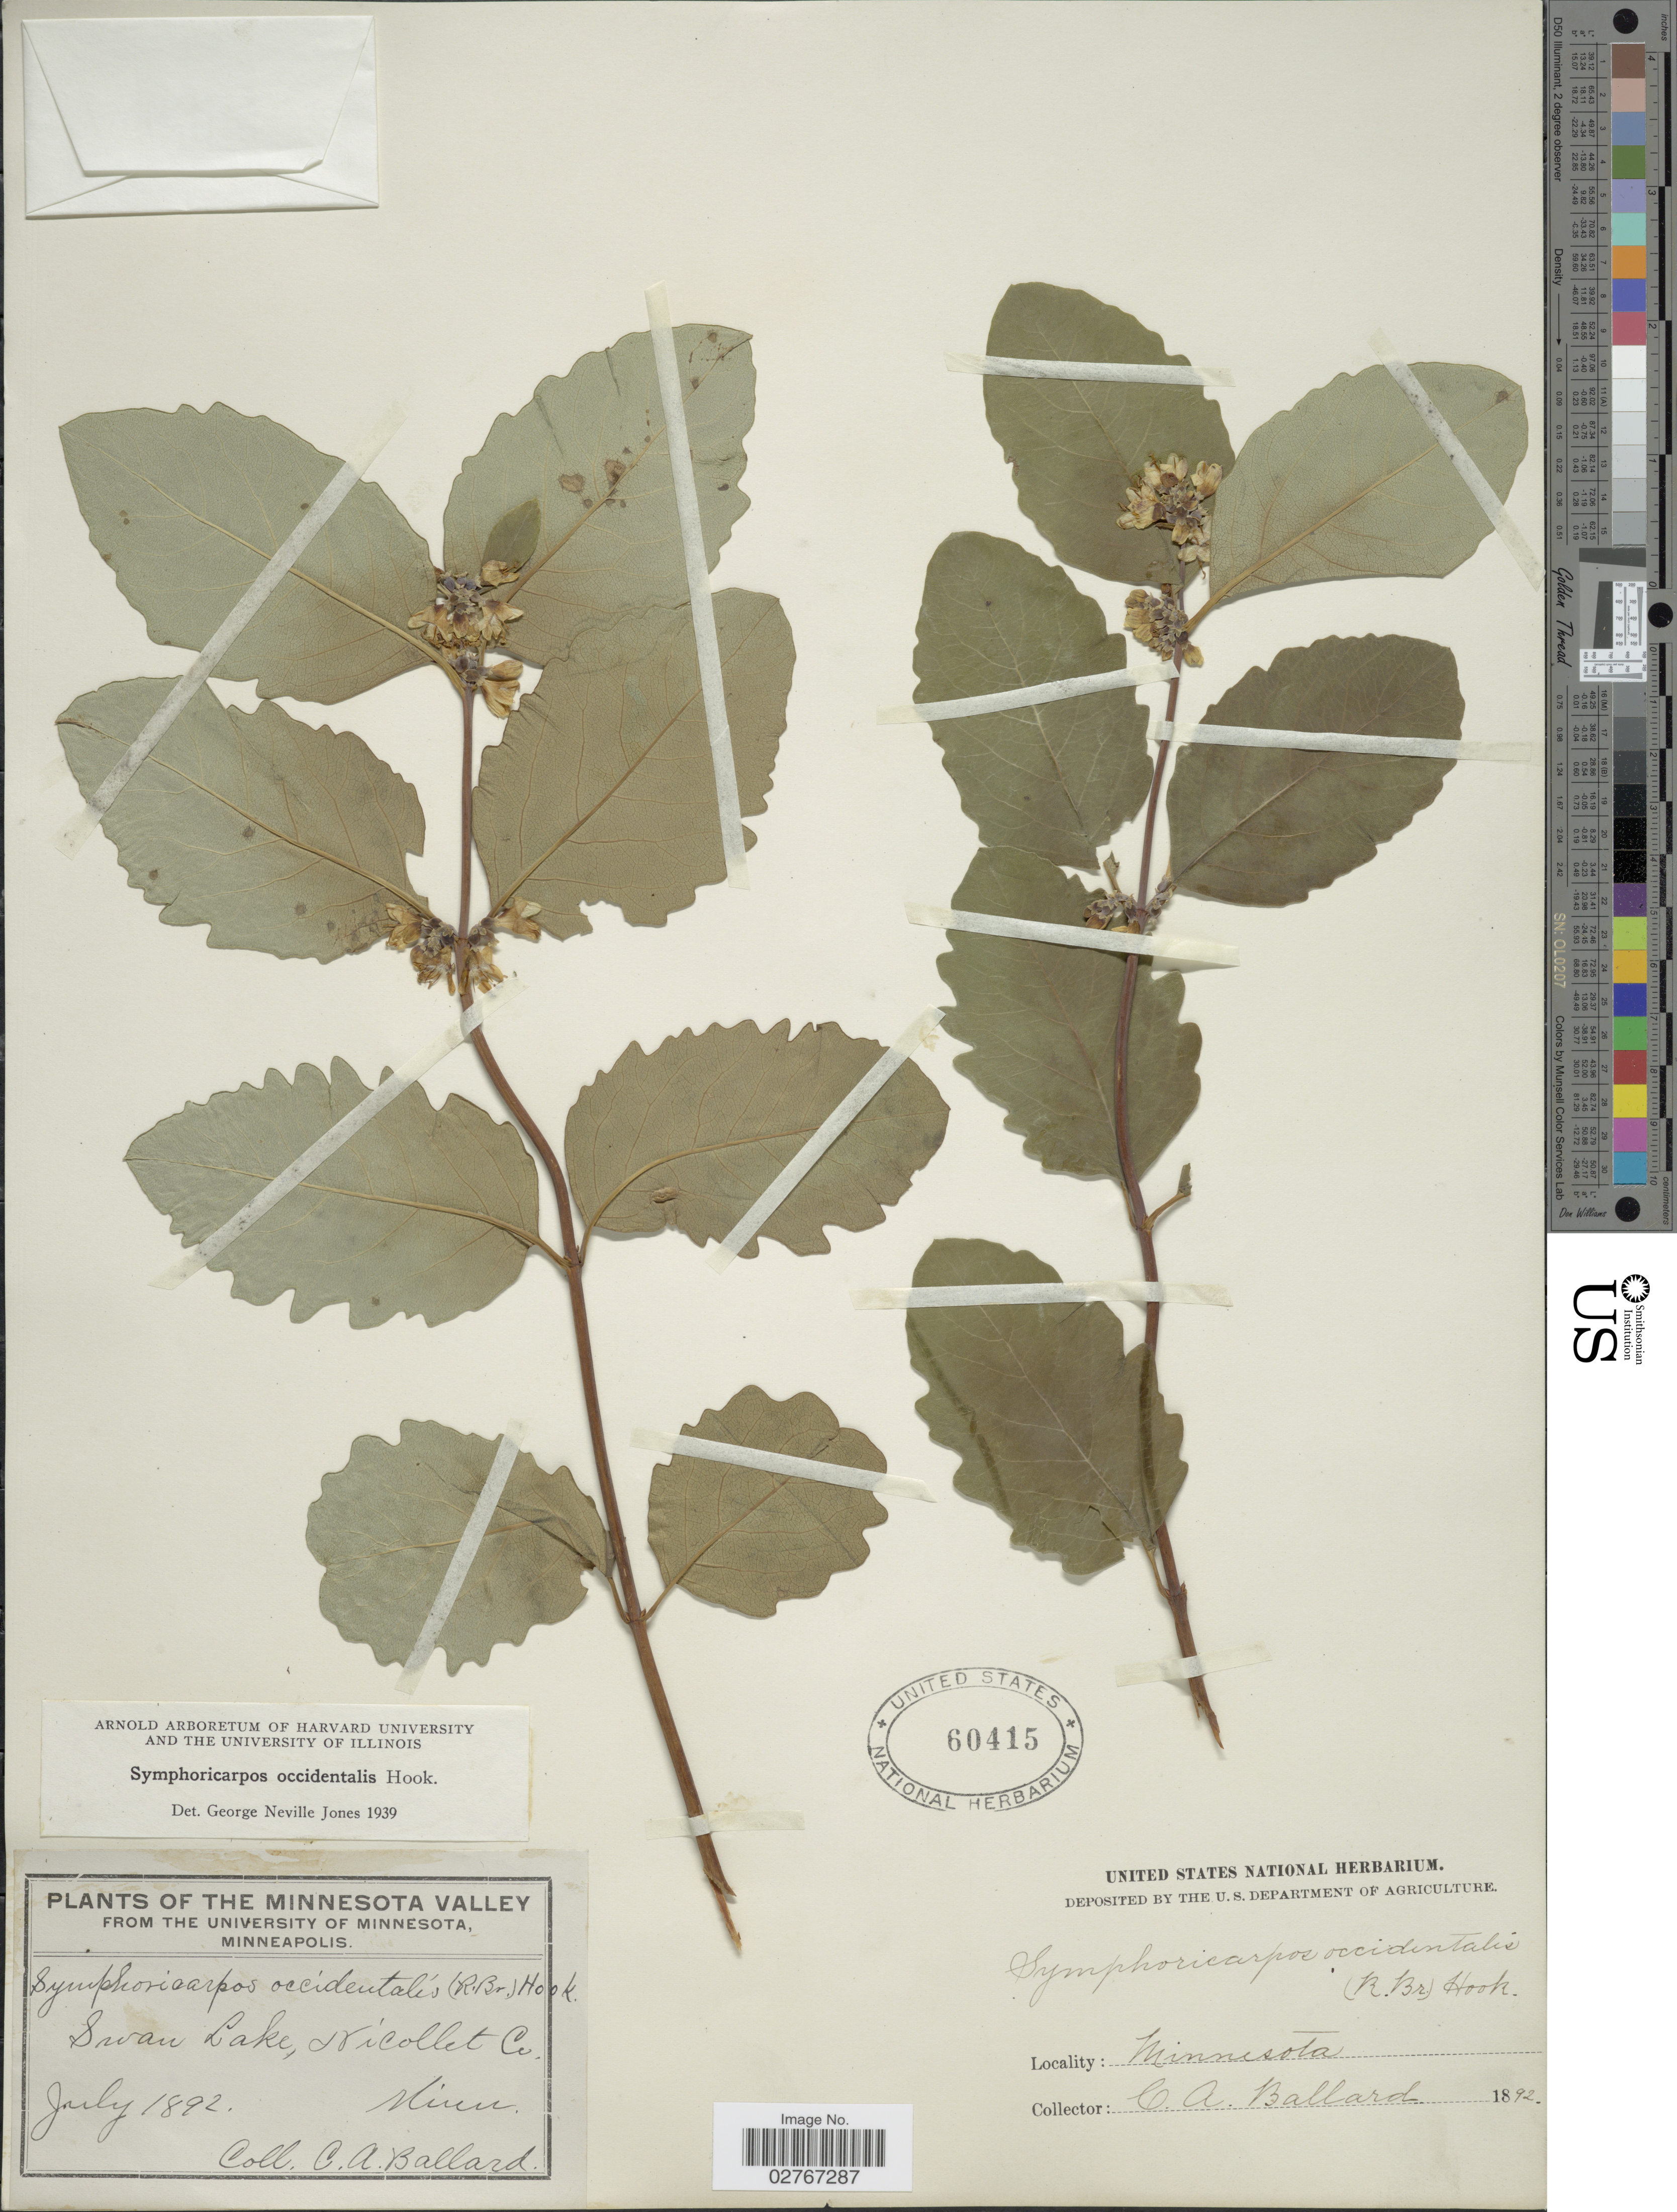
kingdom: Plantae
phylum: Tracheophyta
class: Magnoliopsida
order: Dipsacales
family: Caprifoliaceae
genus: Symphoricarpos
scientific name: Symphoricarpos occidentalis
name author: (R. Br.) Hook.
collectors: C. A. Ballard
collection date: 1892-07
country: United States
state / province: Minnesota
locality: Minnesota Valley. Swan Lake, Nicollet Co.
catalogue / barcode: US 60415